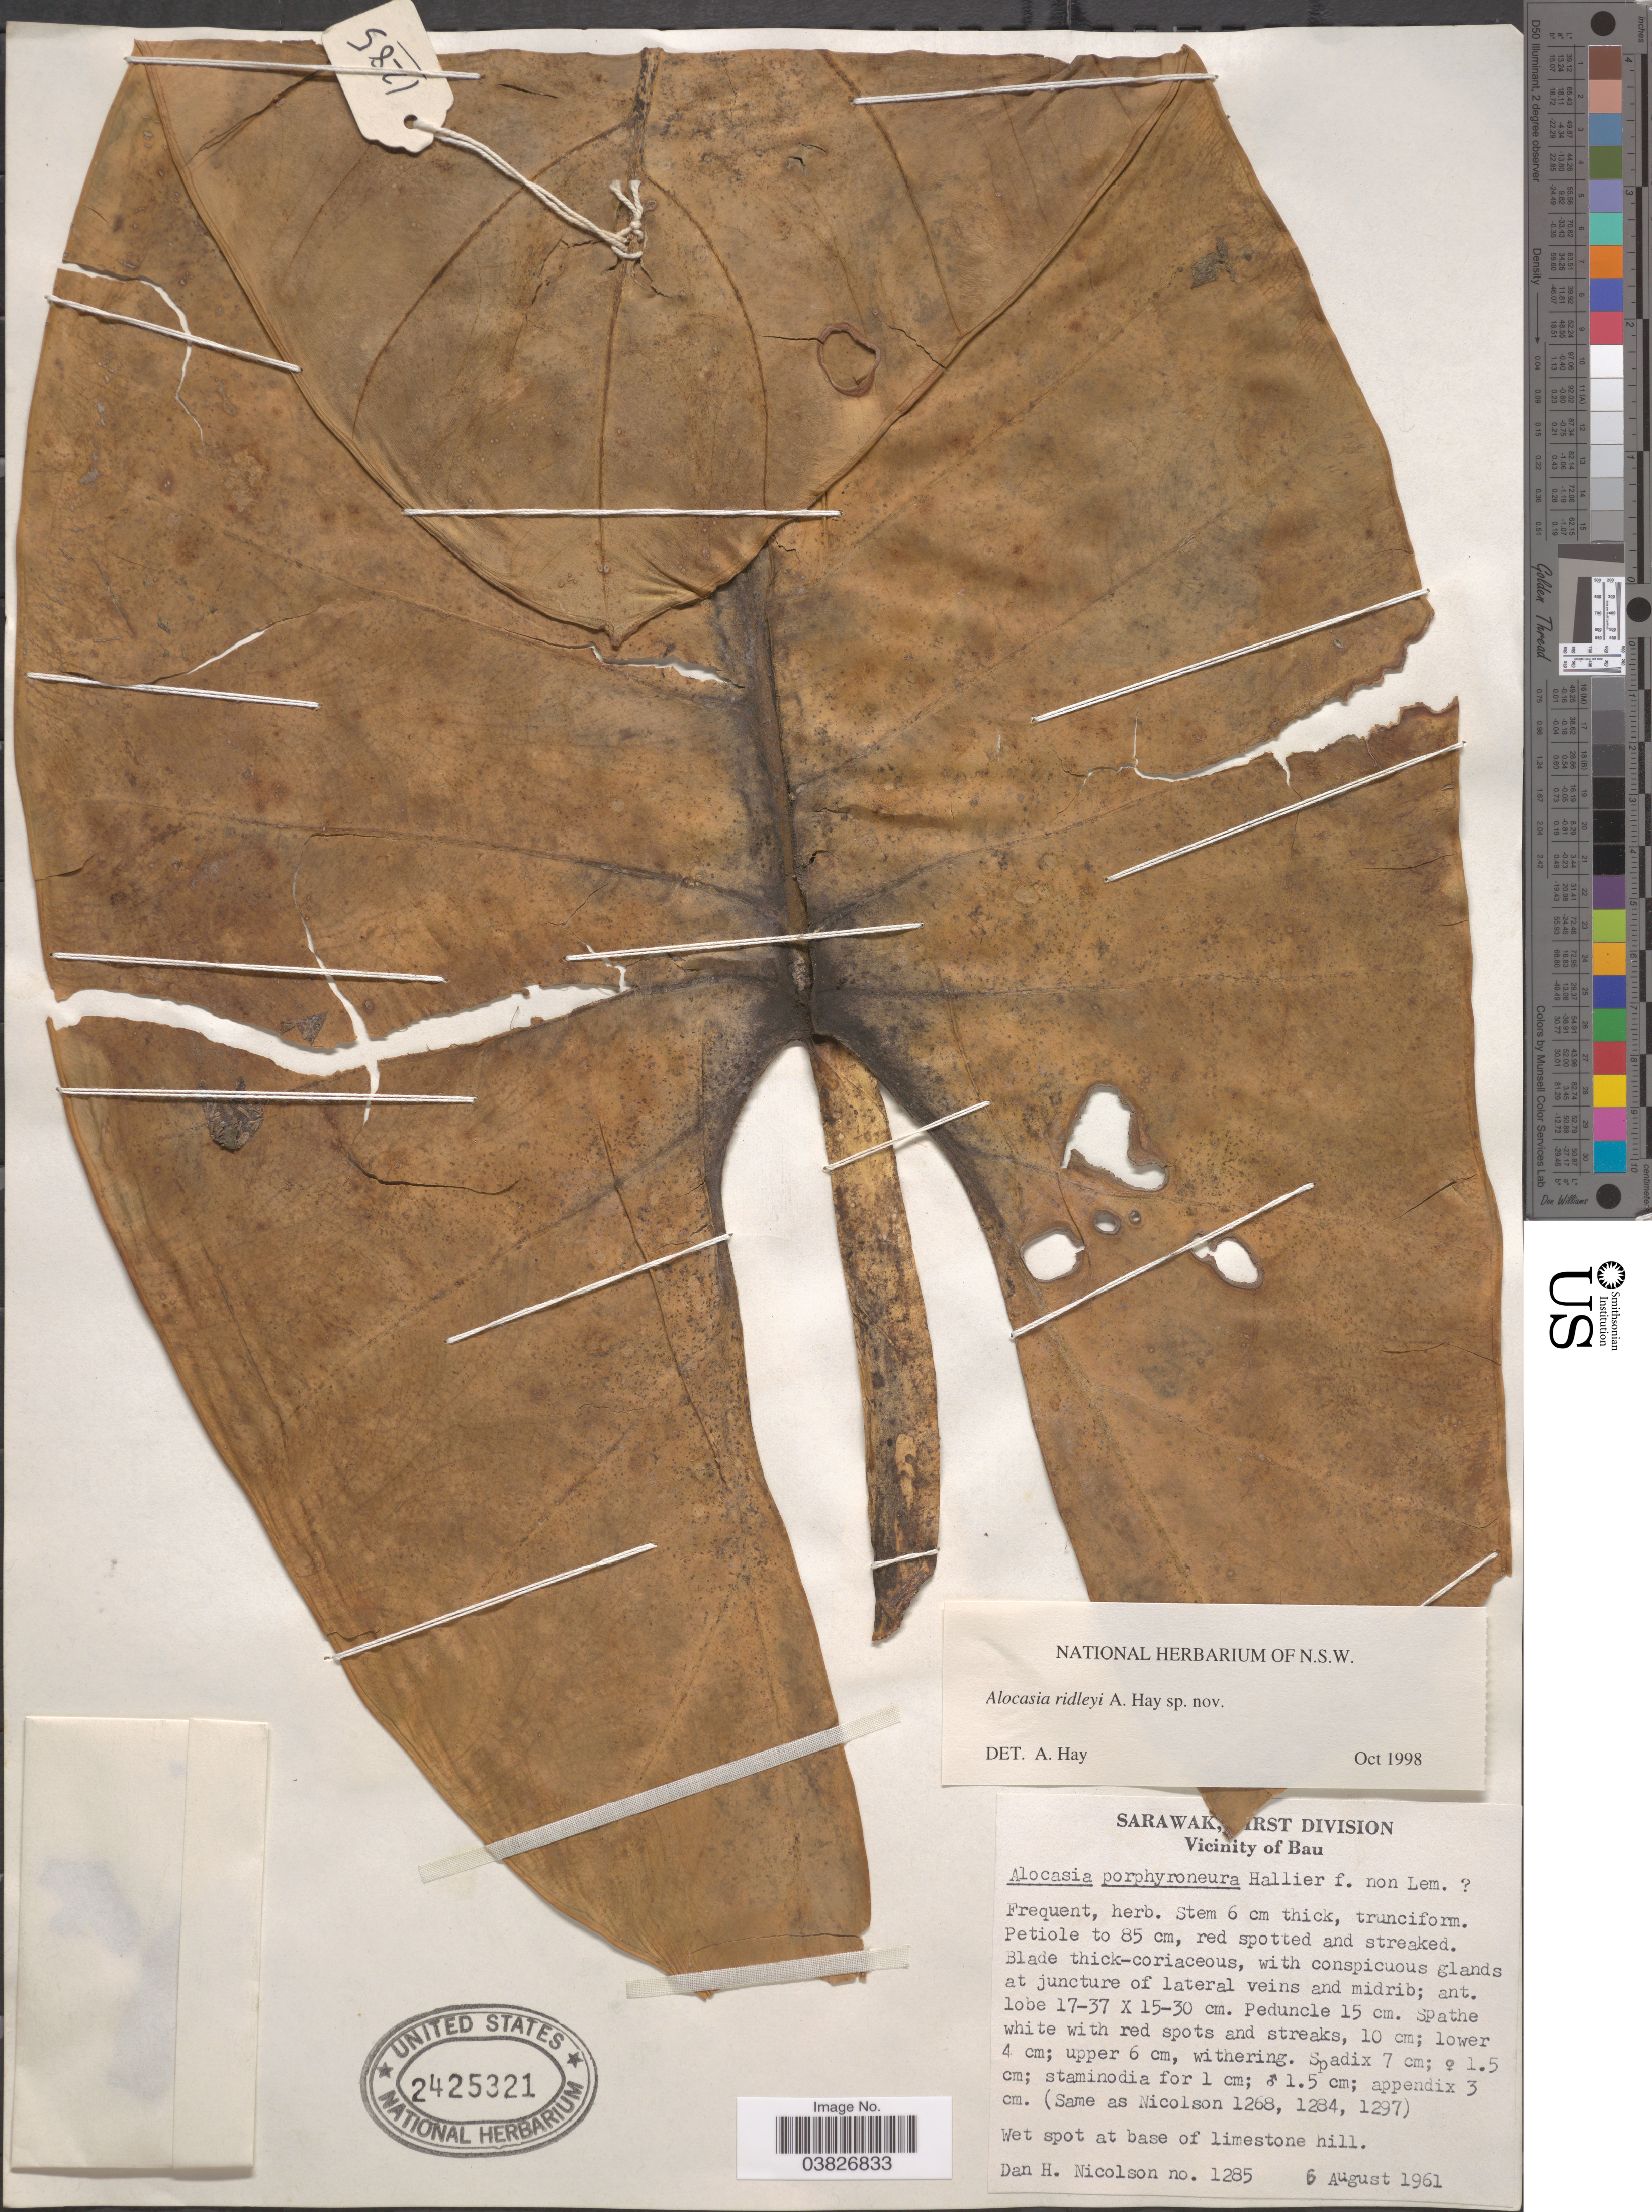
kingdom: Plantae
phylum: Tracheophyta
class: Liliopsida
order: Alismatales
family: Araceae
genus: Alocasia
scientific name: Alocasia ridleyi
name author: A. Hay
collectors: D. H. Nicolson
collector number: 1285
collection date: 1961-08-06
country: Malaysia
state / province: Sarawak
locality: [illegible text]irst Division. Vicinity of Bau. Wet spot at base of limestone hill.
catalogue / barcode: US 2425321